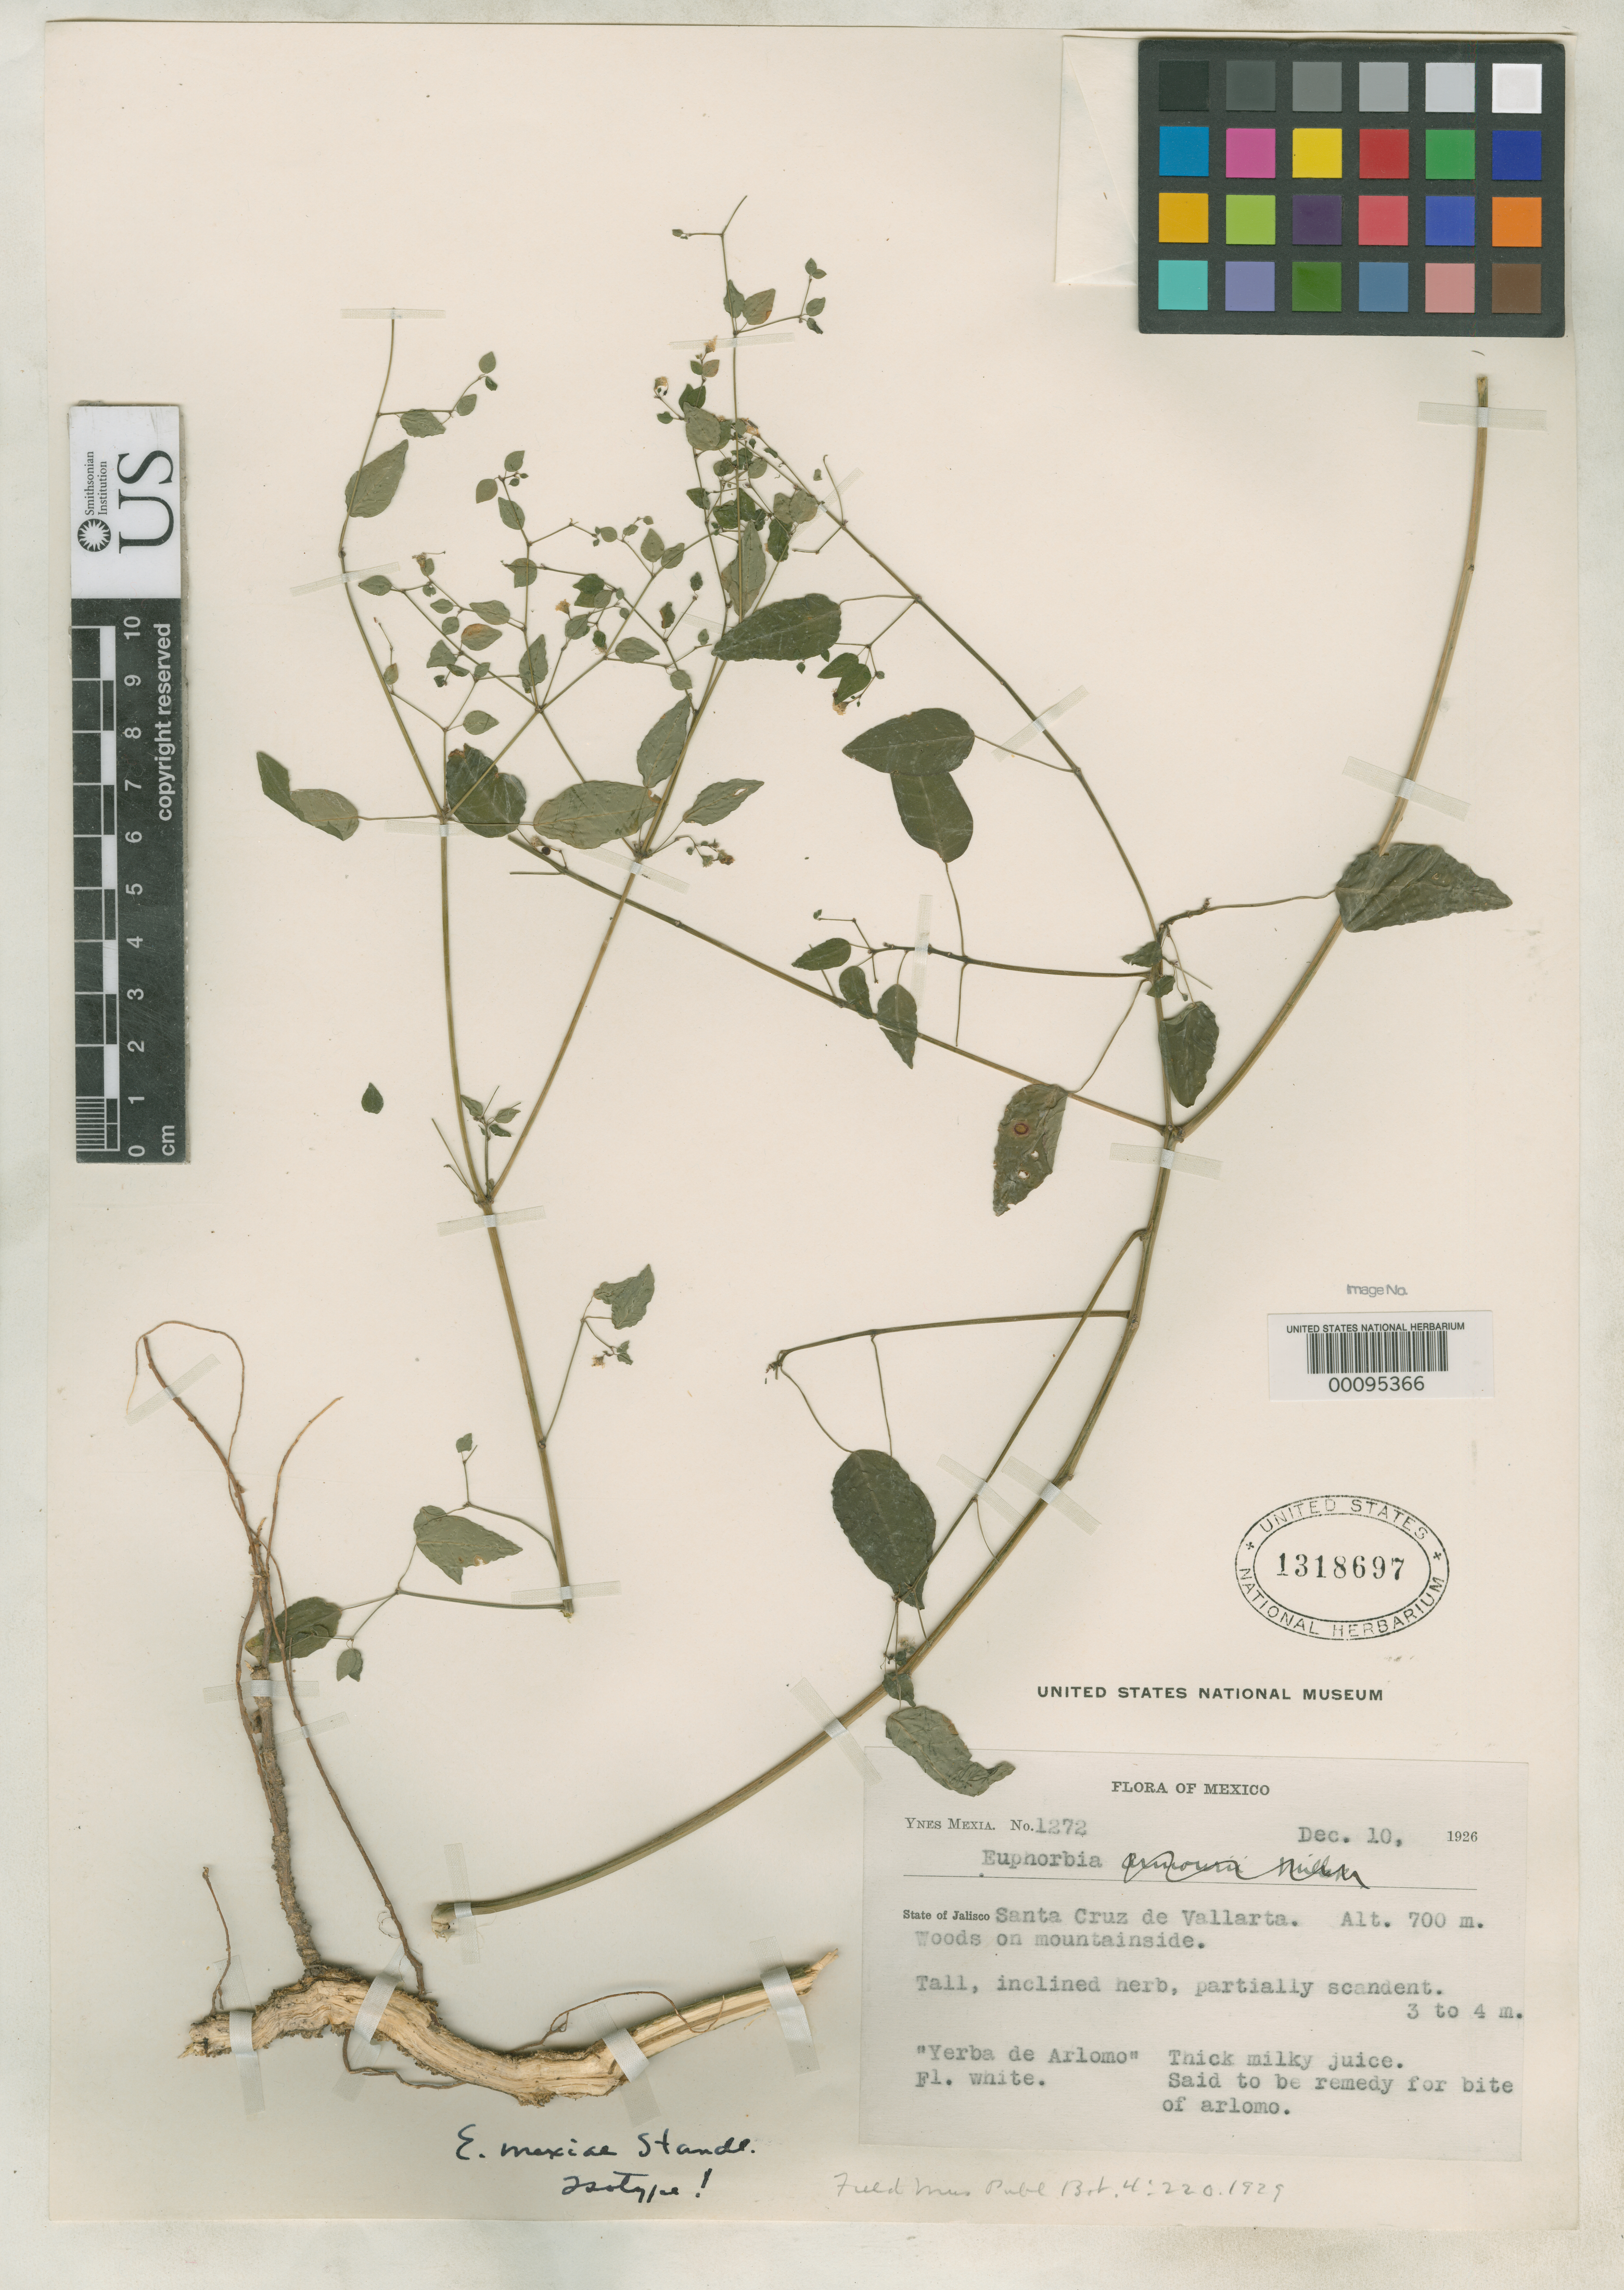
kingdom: Plantae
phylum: Tracheophyta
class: Magnoliopsida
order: Malpighiales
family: Euphorbiaceae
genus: Euphorbia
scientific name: Euphorbia mexiae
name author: Standl.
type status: Isotype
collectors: Y. Mexia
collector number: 1272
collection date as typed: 10 Dec 1926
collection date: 1926-12-10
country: Mexico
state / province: Jalisco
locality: Santa Cruz de Vallarta.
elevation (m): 700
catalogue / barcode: US 1318697